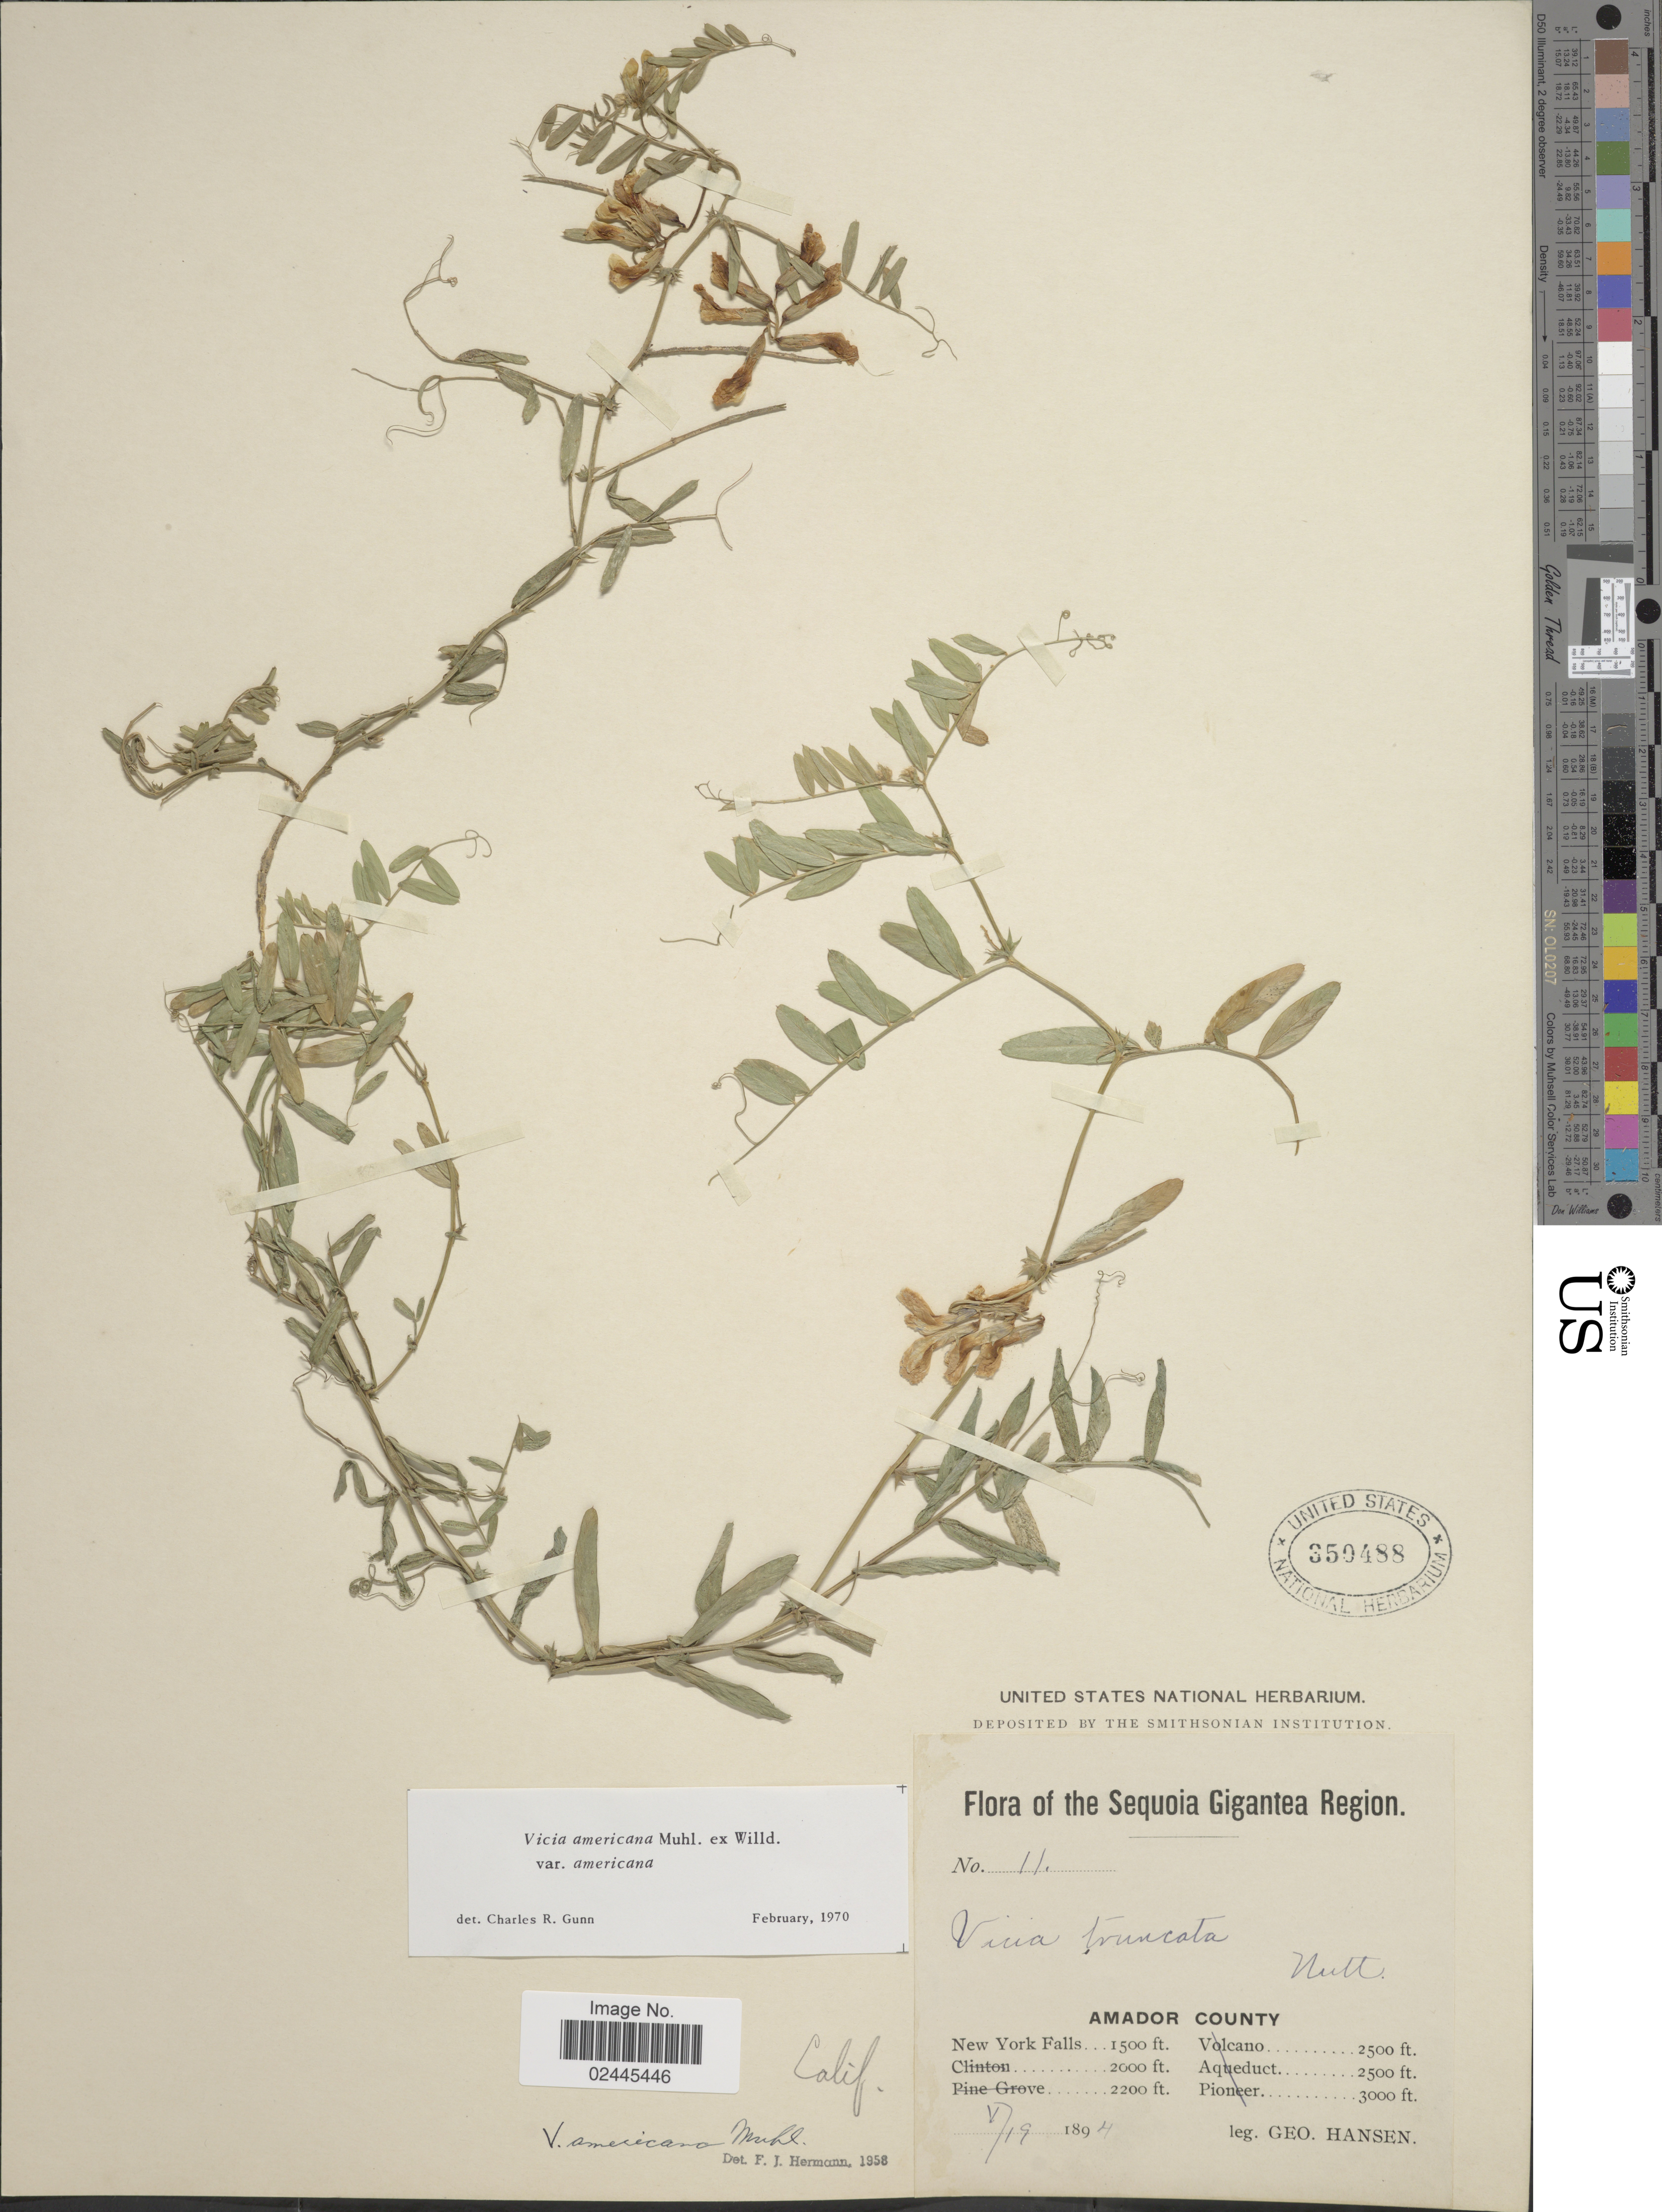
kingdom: Plantae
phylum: Tracheophyta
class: Magnoliopsida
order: Fabales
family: Fabaceae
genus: Vicia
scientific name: Vicia americana var. americana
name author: Muhl. ex Willd.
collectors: G. Hansen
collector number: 11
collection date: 1894-05-19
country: United States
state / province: California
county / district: Amador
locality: Sequoia Gigantea Region. Amador County. New York Falls. Calif.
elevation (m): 457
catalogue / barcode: US 350488